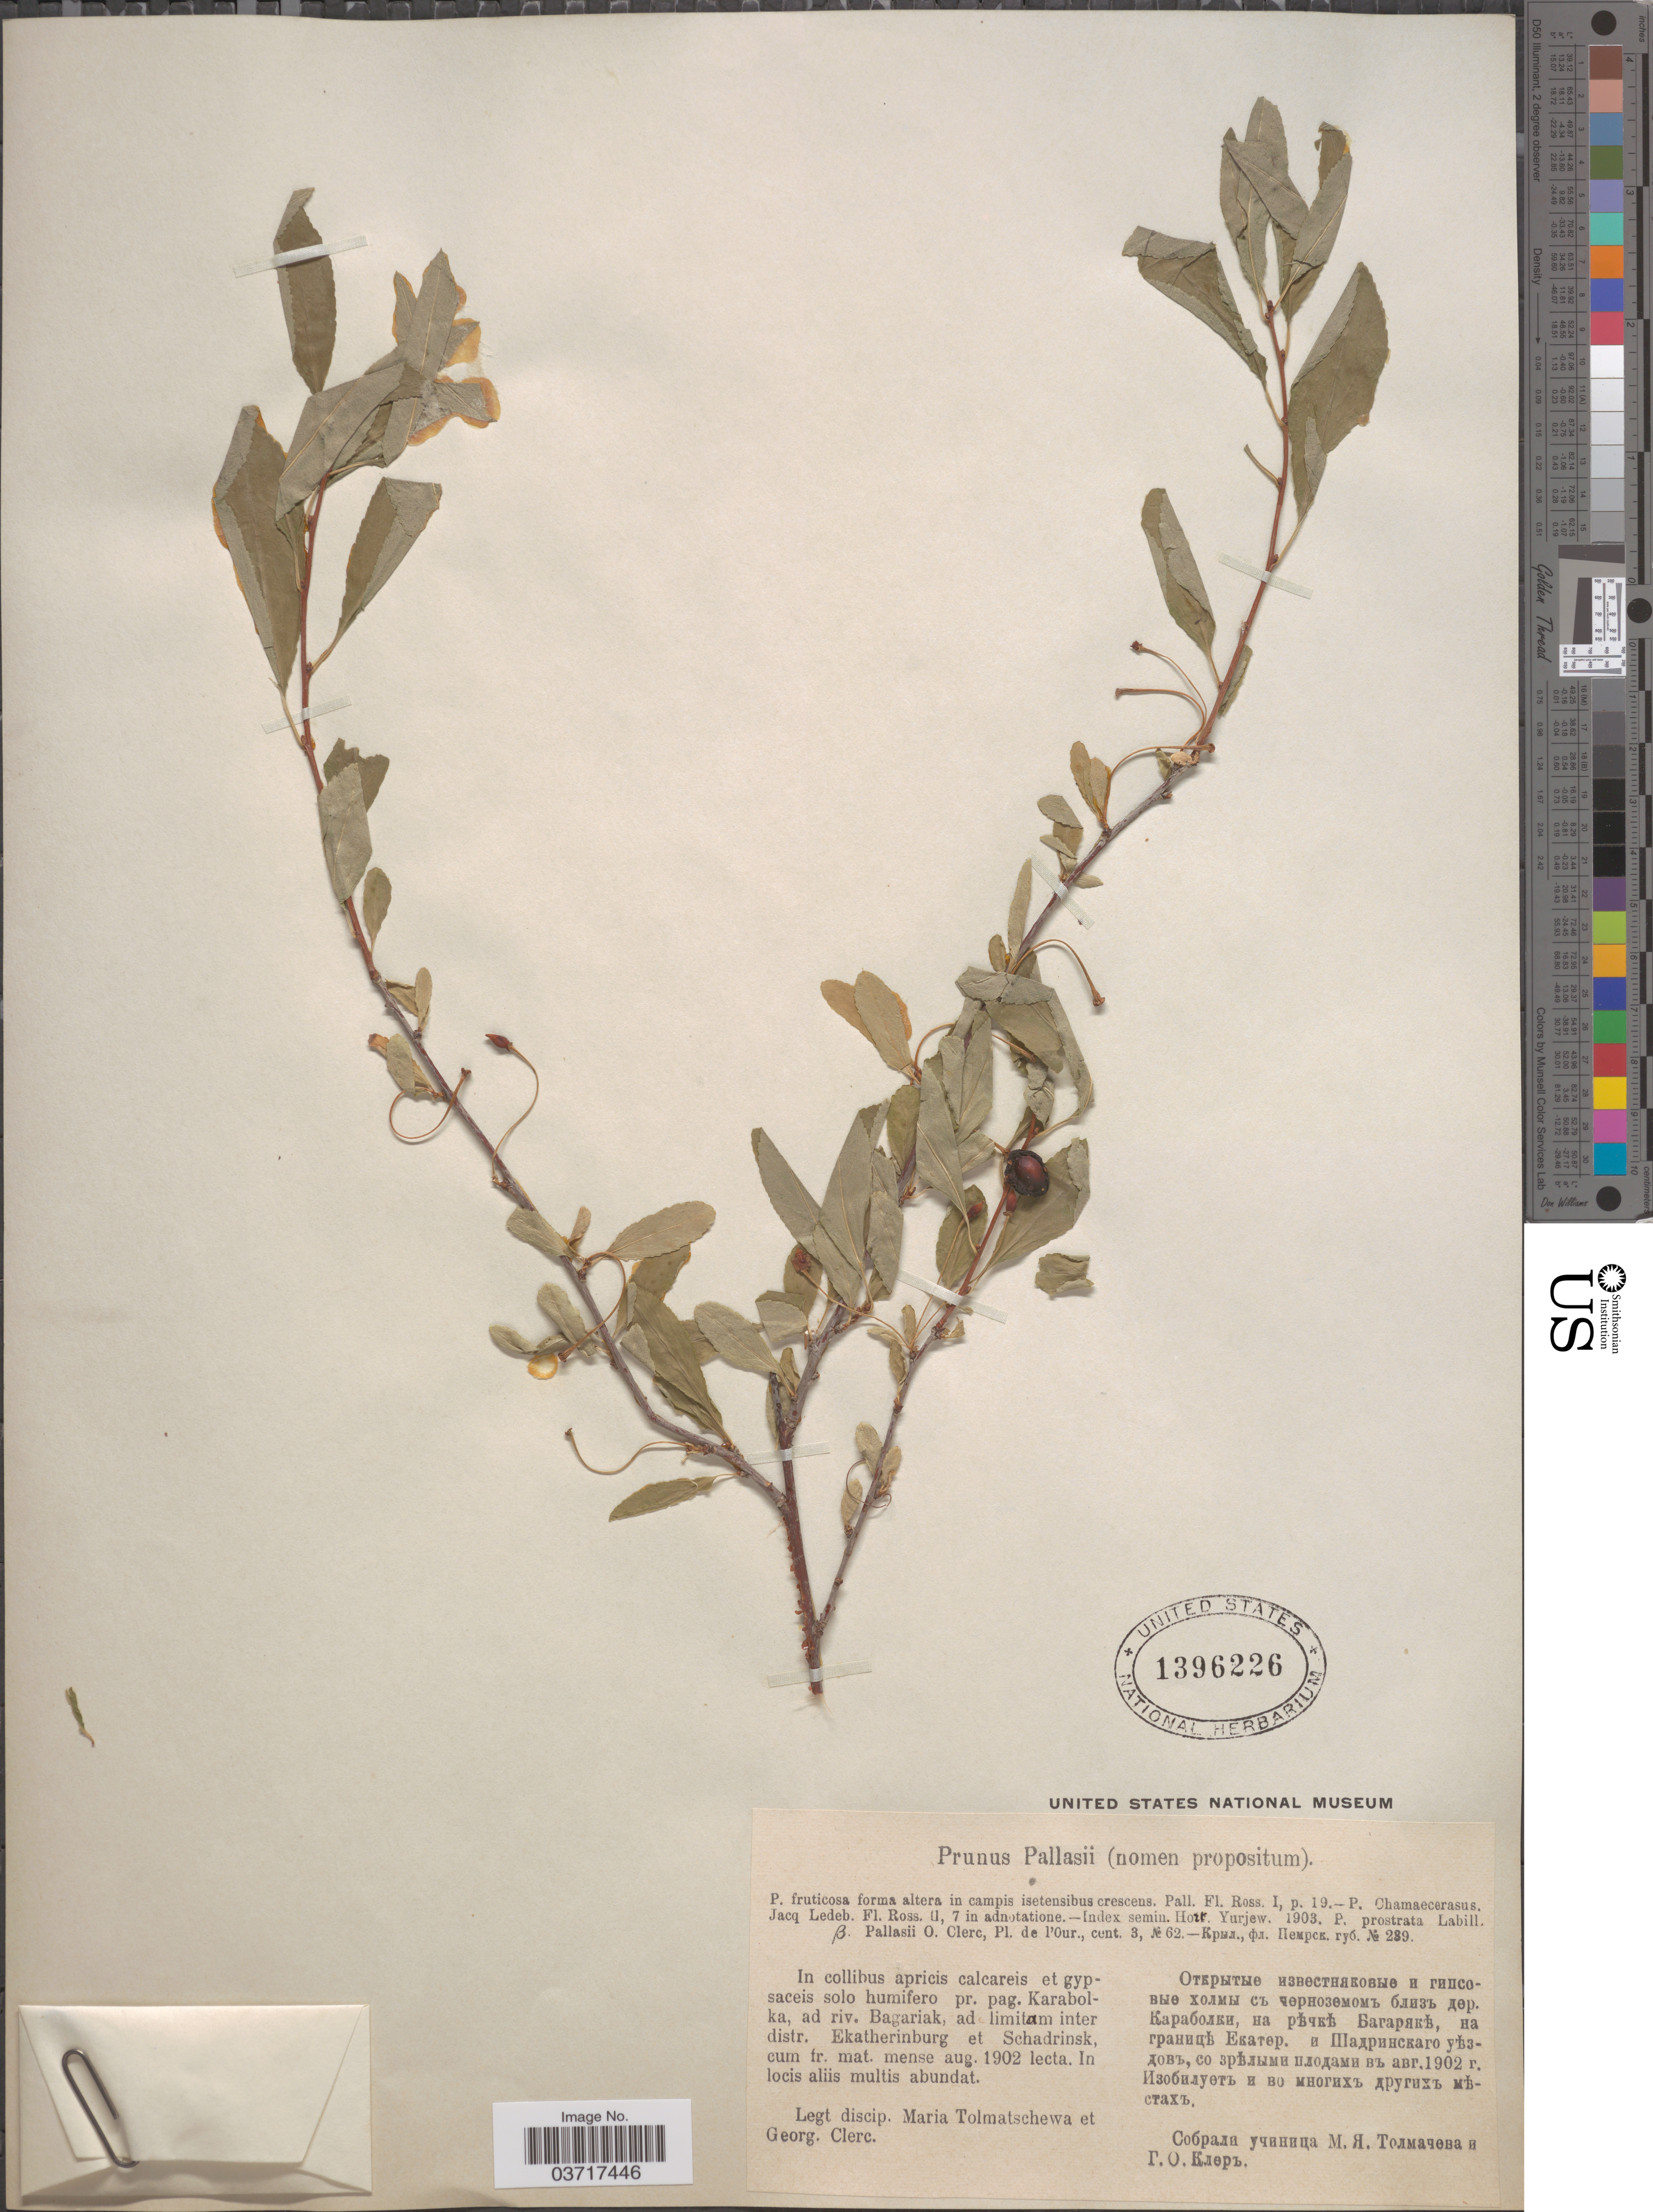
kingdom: Plantae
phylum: Tracheophyta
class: Magnoliopsida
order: Rosales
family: Rosaceae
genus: Prunus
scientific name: Prunus pallasii (nomen propositum)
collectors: M. Tolmatschewa & G. Clerc.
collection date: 1902-08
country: Russian Federation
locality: In collibus apricis calcareis et gypsaceis solo humifero pr. pag. Karabolka ad riv. Bagariak, ad limitam inter distr. Ekatherinburg et Schadrinsk.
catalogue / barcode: US 1396226